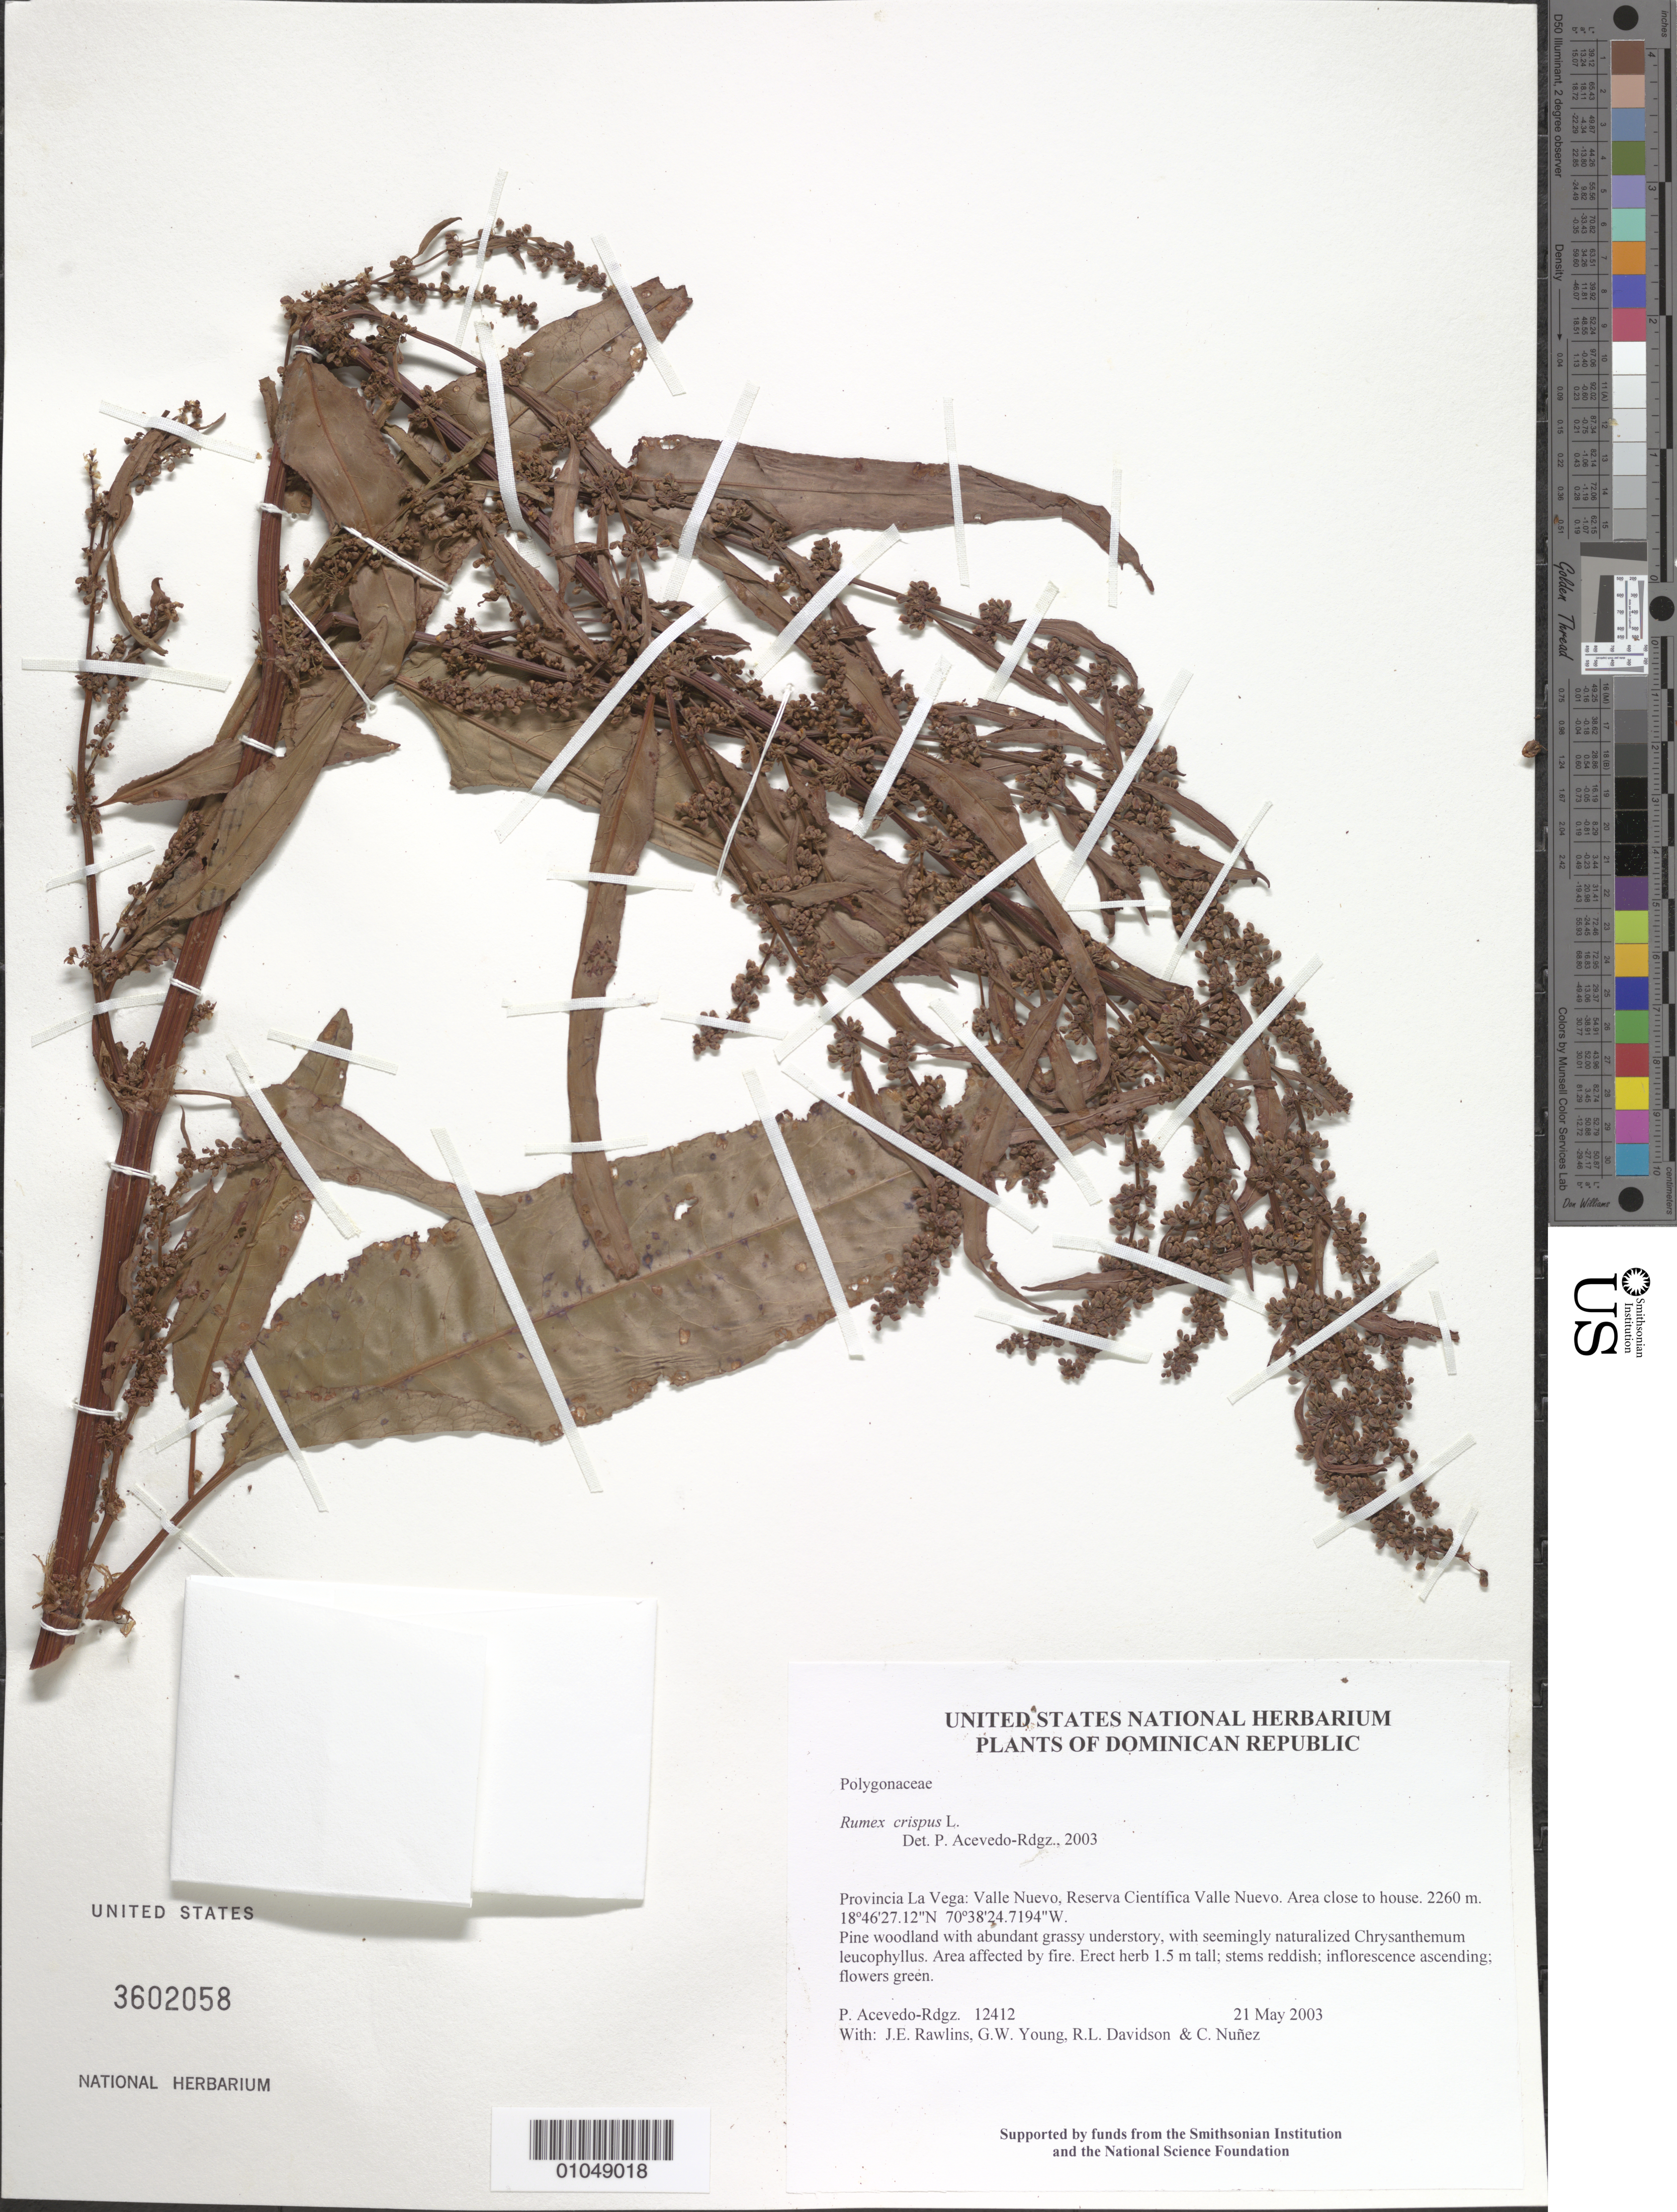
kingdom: Plantae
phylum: Tracheophyta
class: Magnoliopsida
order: Caryophyllales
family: Polygonaceae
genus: Rumex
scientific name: Rumex crispus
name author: L.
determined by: Acevedo-Rodríguez, P., (BOT), Smithsonian Institution - National Museum of Natural History (UNITED STATES)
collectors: P. Acevedo-Rodr., J. Rawlins, G. Young, R. Davidson & C. Nunez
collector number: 12412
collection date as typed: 21 May 2003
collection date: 2003-05-21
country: Dominican Republic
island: Hispaniola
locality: Provincia La Vega: Valle Nuevo, Reserva Científica Valle Nuevo. Area close to house.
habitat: Pine woodland with abundant grassy understory, with seemingly naturalized Chrysanthemum leucophyllus. Area affected by fire.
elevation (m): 2260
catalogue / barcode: US 3602058